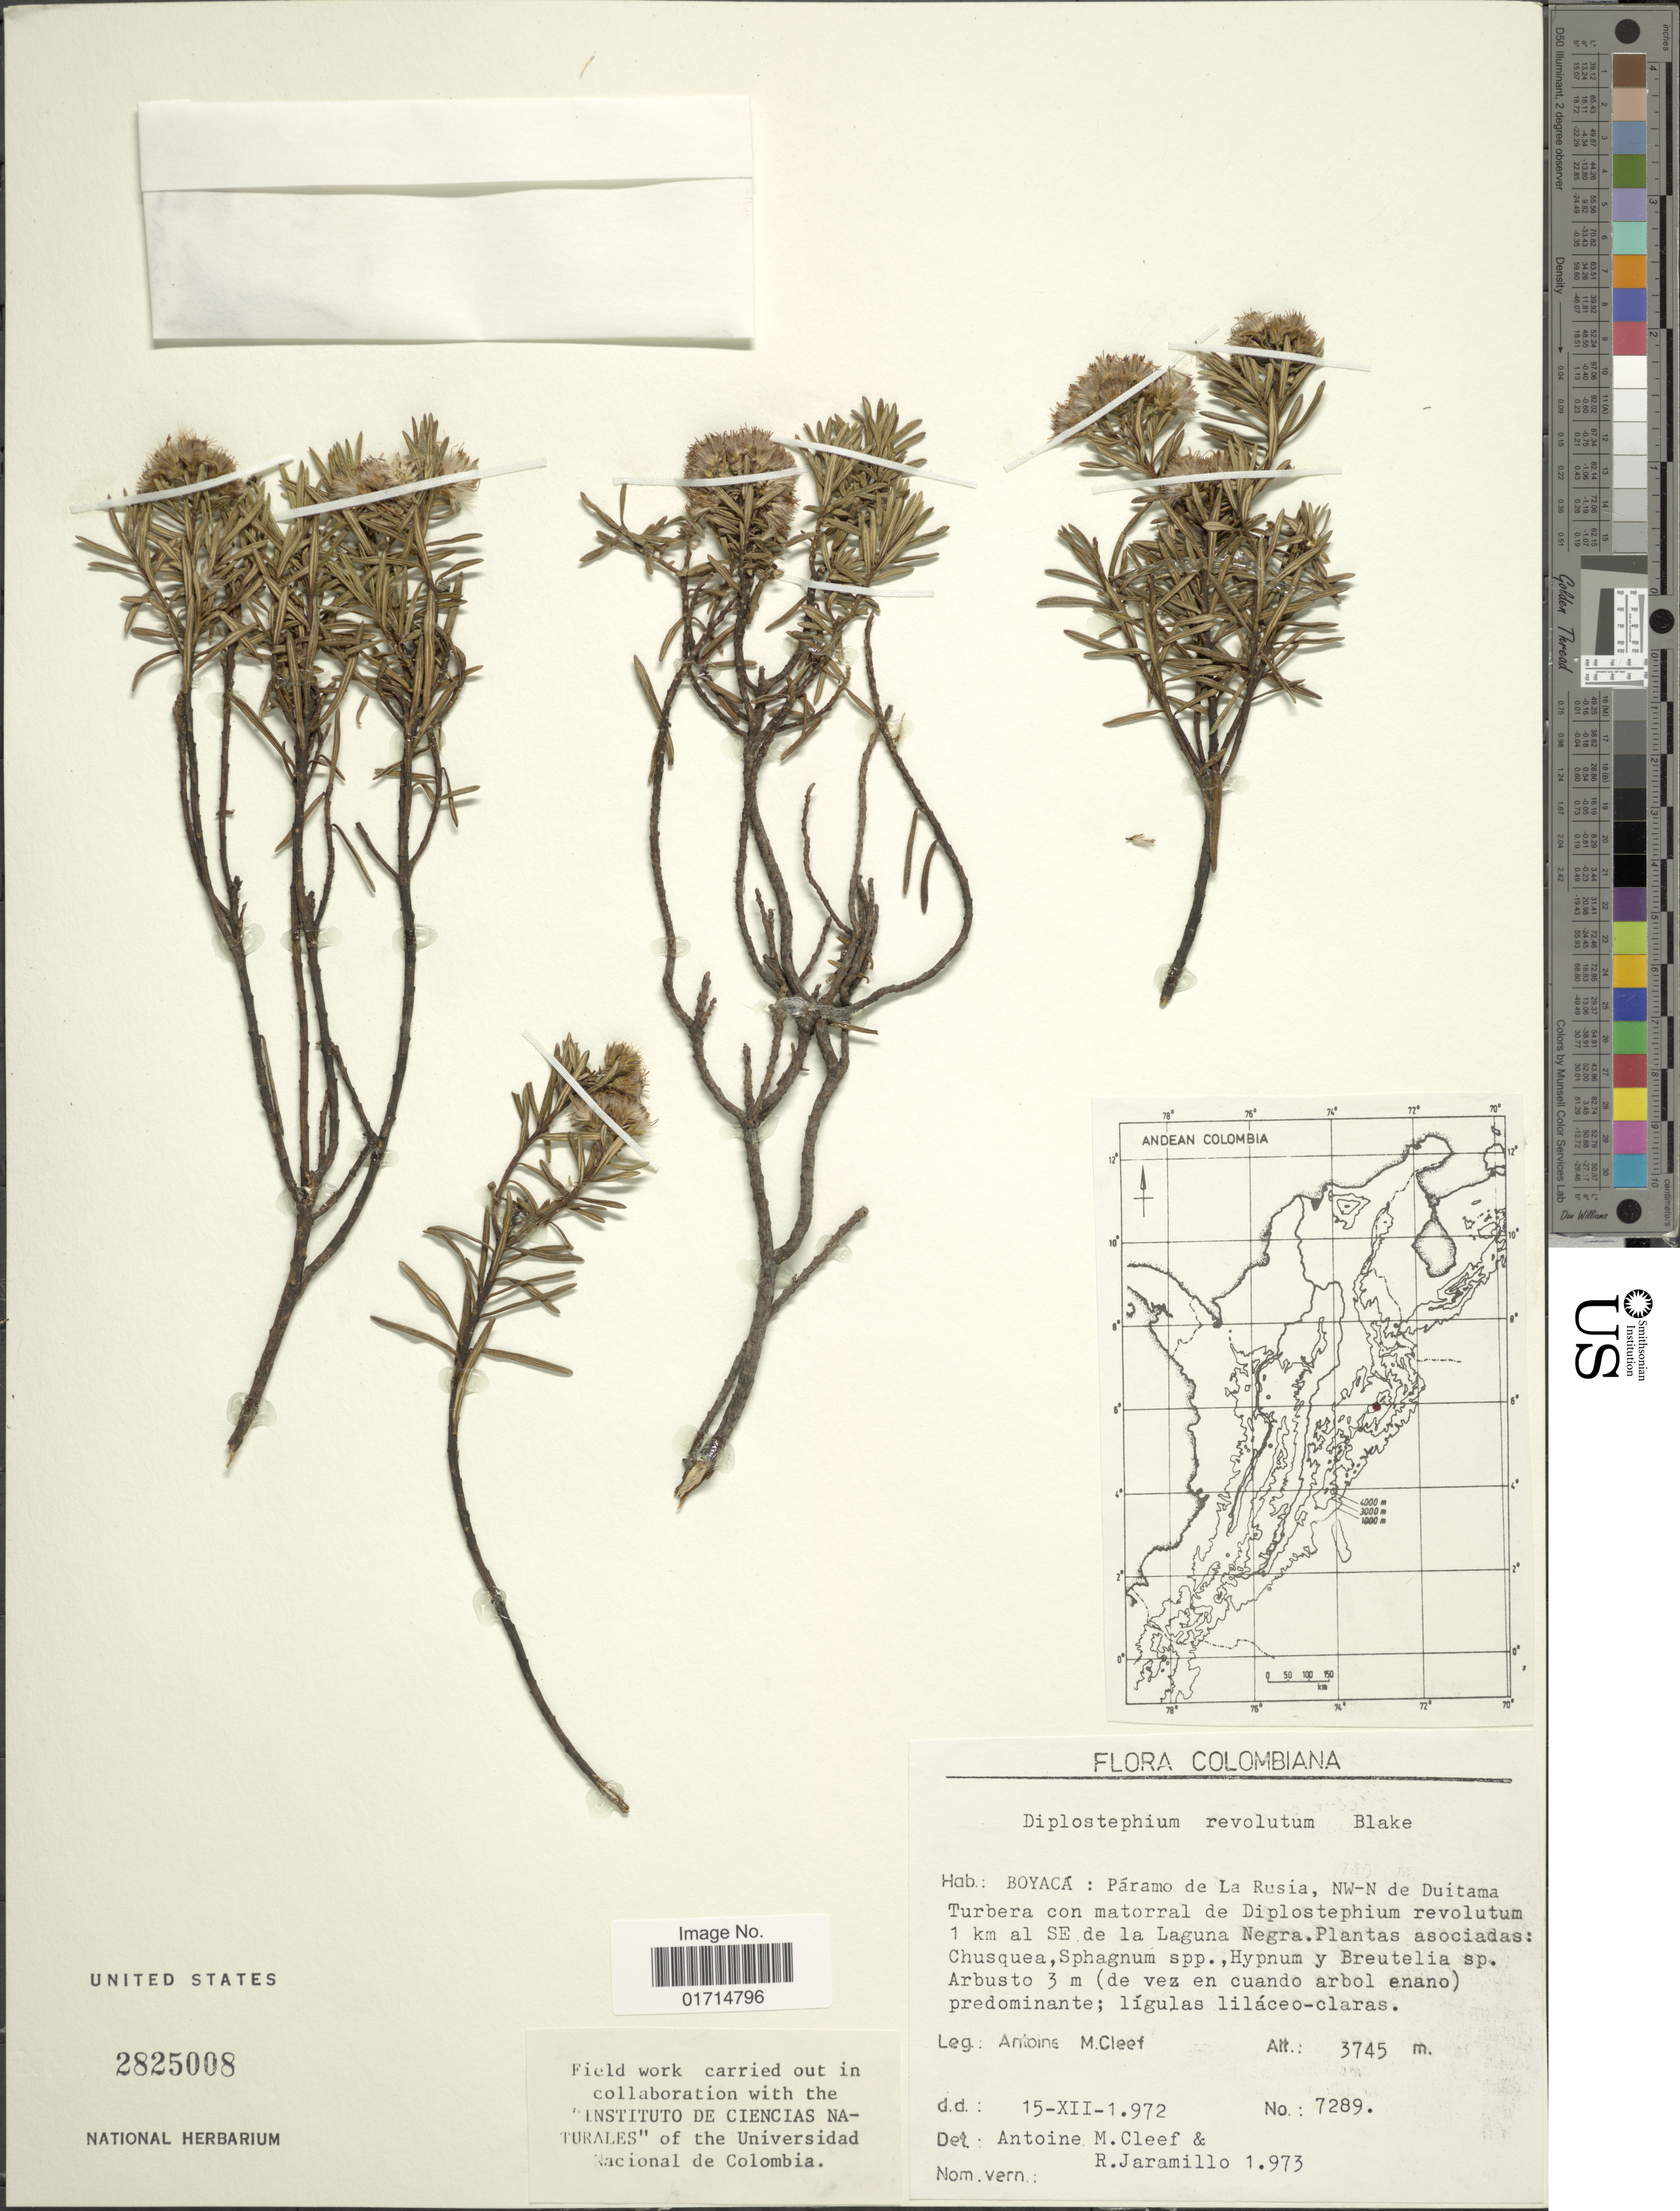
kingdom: Plantae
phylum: Tracheophyta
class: Magnoliopsida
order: Asterales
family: Asteraceae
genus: Diplostephium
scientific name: Diplostephium revolutum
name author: S.F. Blake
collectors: A. M. Cleef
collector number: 7289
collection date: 1972-12-15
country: Colombia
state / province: Boyacá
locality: Colombiana. Boyacá: Paramo de La Rusia, NW-N de Duitama. 1 km al SE de la Laguna Negra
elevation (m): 3745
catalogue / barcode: US 2825008